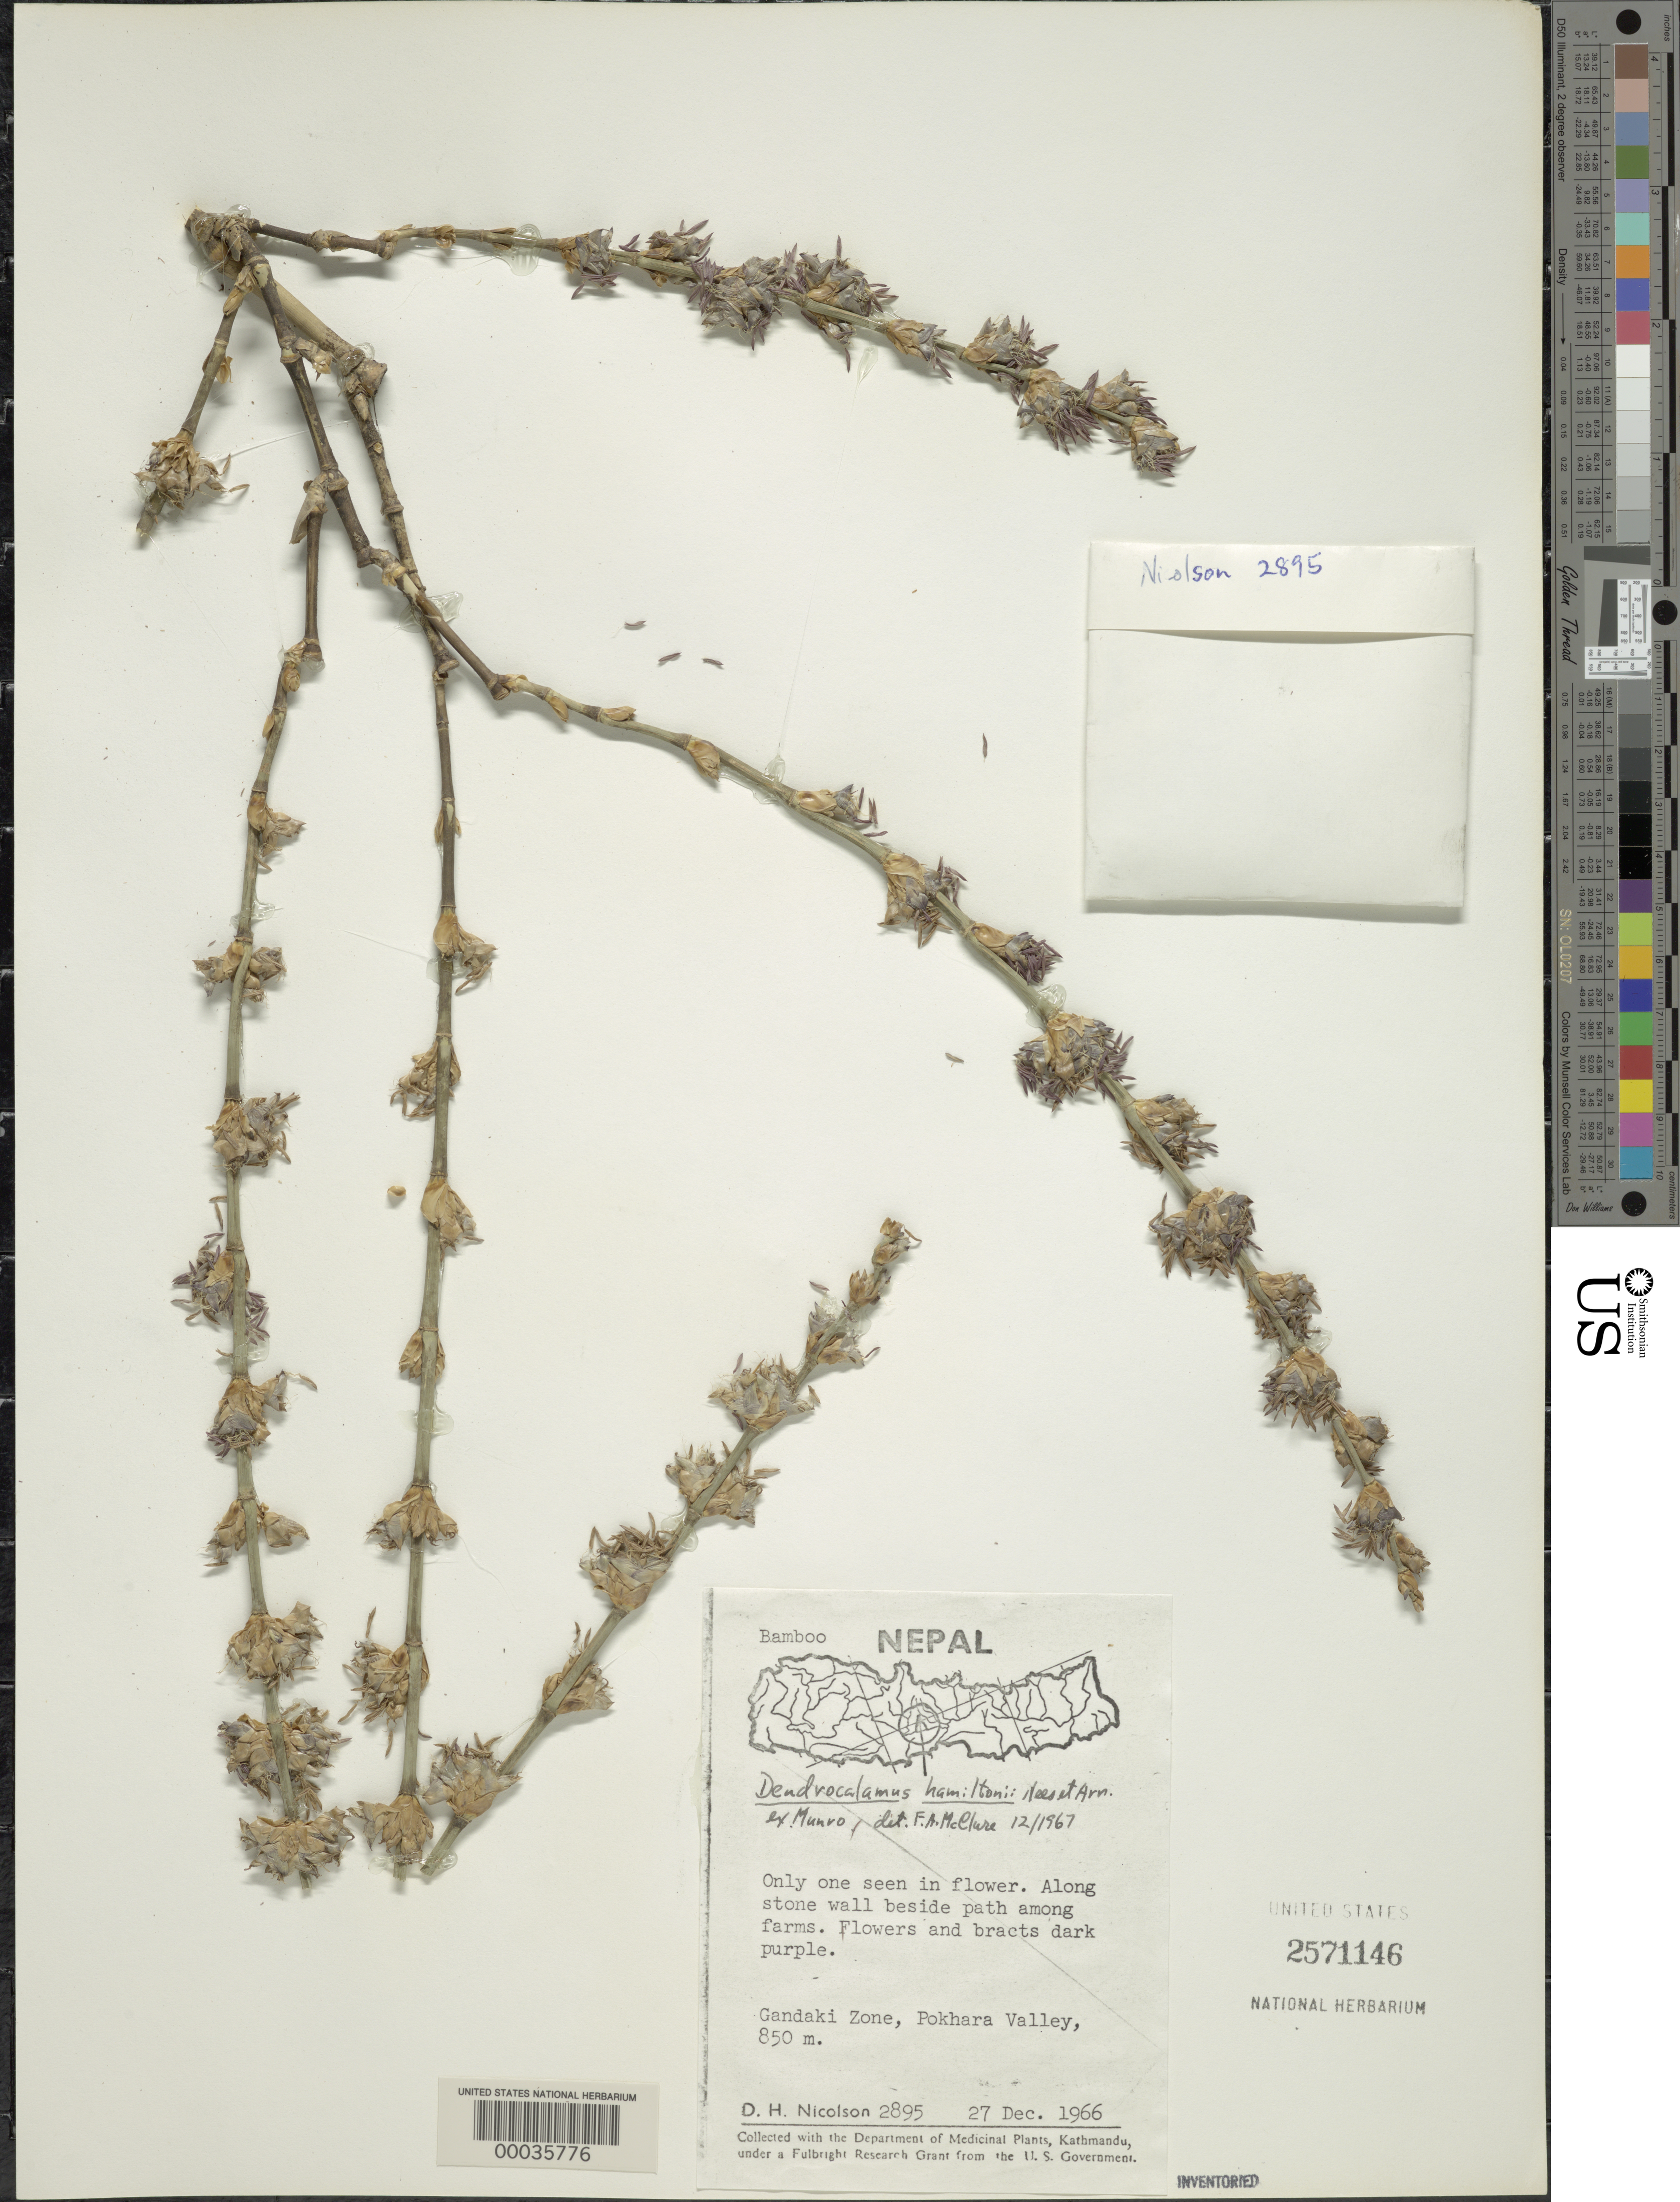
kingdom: Plantae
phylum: Tracheophyta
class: Liliopsida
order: Poales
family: Poaceae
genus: Dendrocalamus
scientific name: Dendrocalamus hamiltonii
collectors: D. H. Nicolson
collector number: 2895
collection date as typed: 27 Dec 1966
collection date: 1966-12-27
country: Nepal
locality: Gandaki, pokhara valley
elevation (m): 850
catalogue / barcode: US 2571146